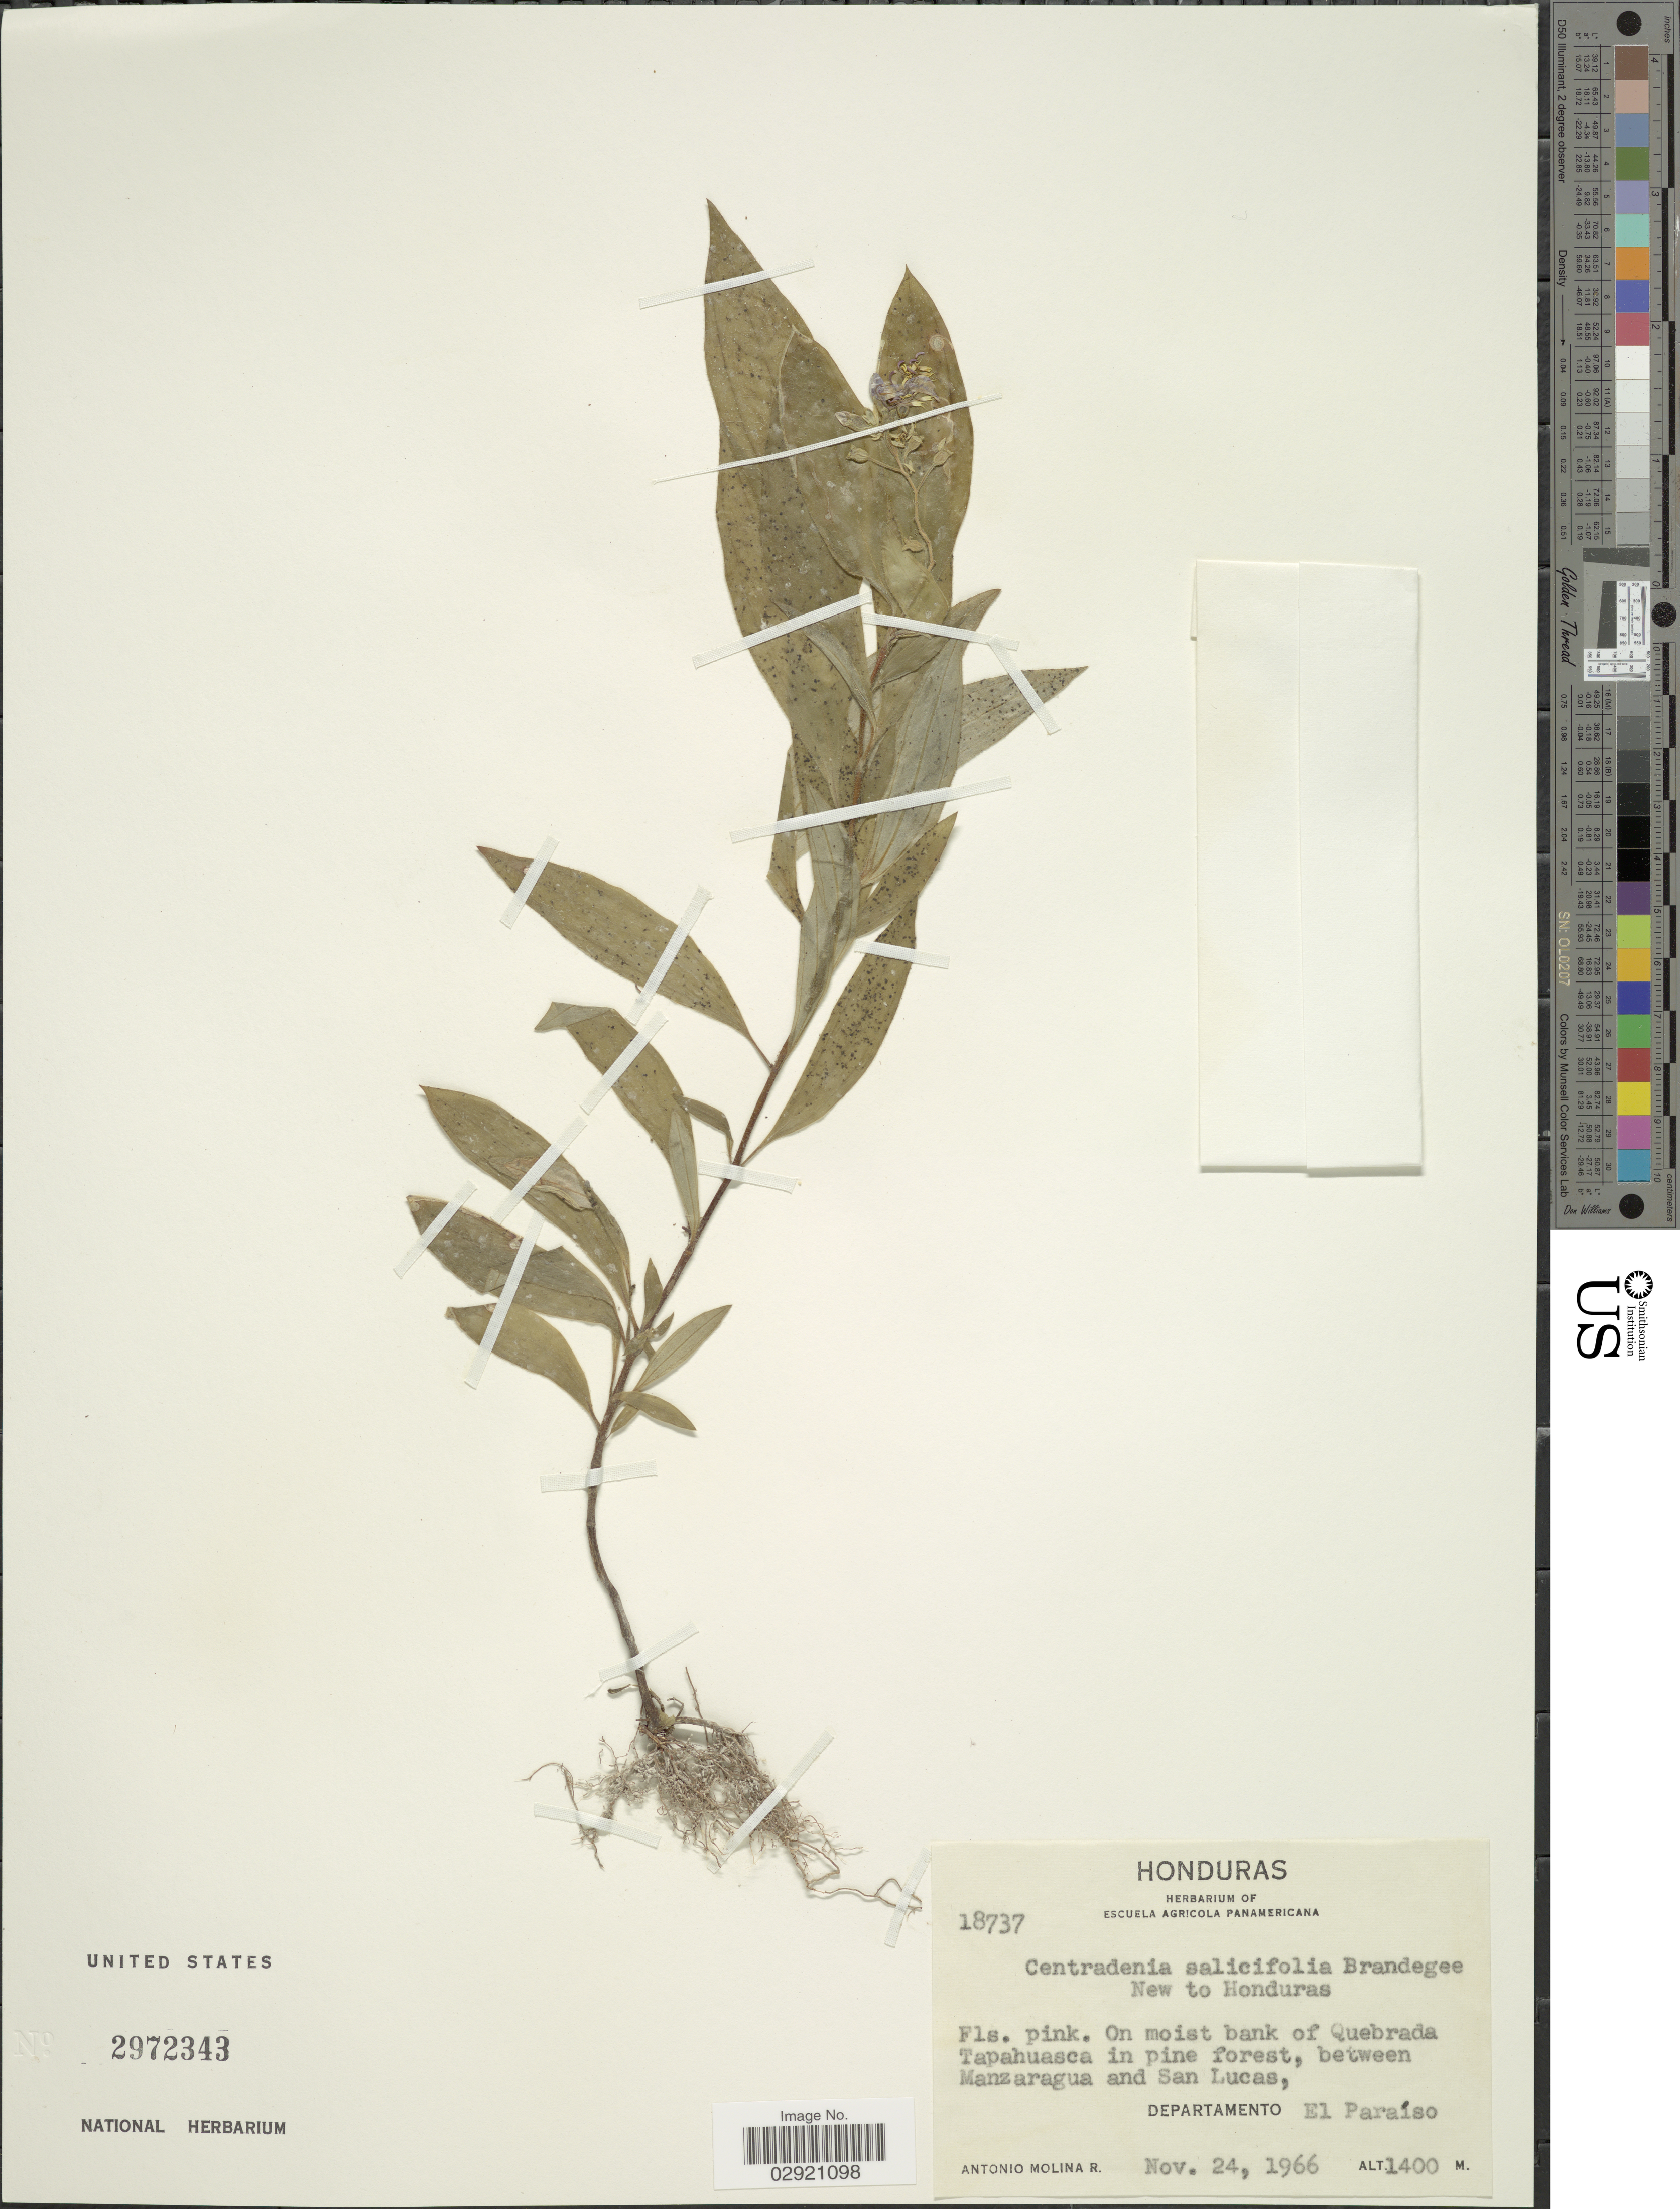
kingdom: Plantae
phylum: Tracheophyta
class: Magnoliopsida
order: Myrtales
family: Melastomataceae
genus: Centradenia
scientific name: Centradenia grandifolia subsp. grandifolia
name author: (Schltdl.) Endl.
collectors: A. Molina R.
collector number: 18737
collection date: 1966-11-24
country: Honduras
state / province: El Paraíso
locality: On moist bank of Quebrada Tapahuasca, between Manzaragua and San Lucas, Departamento El Paraíso.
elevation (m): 1400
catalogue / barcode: US 2972343